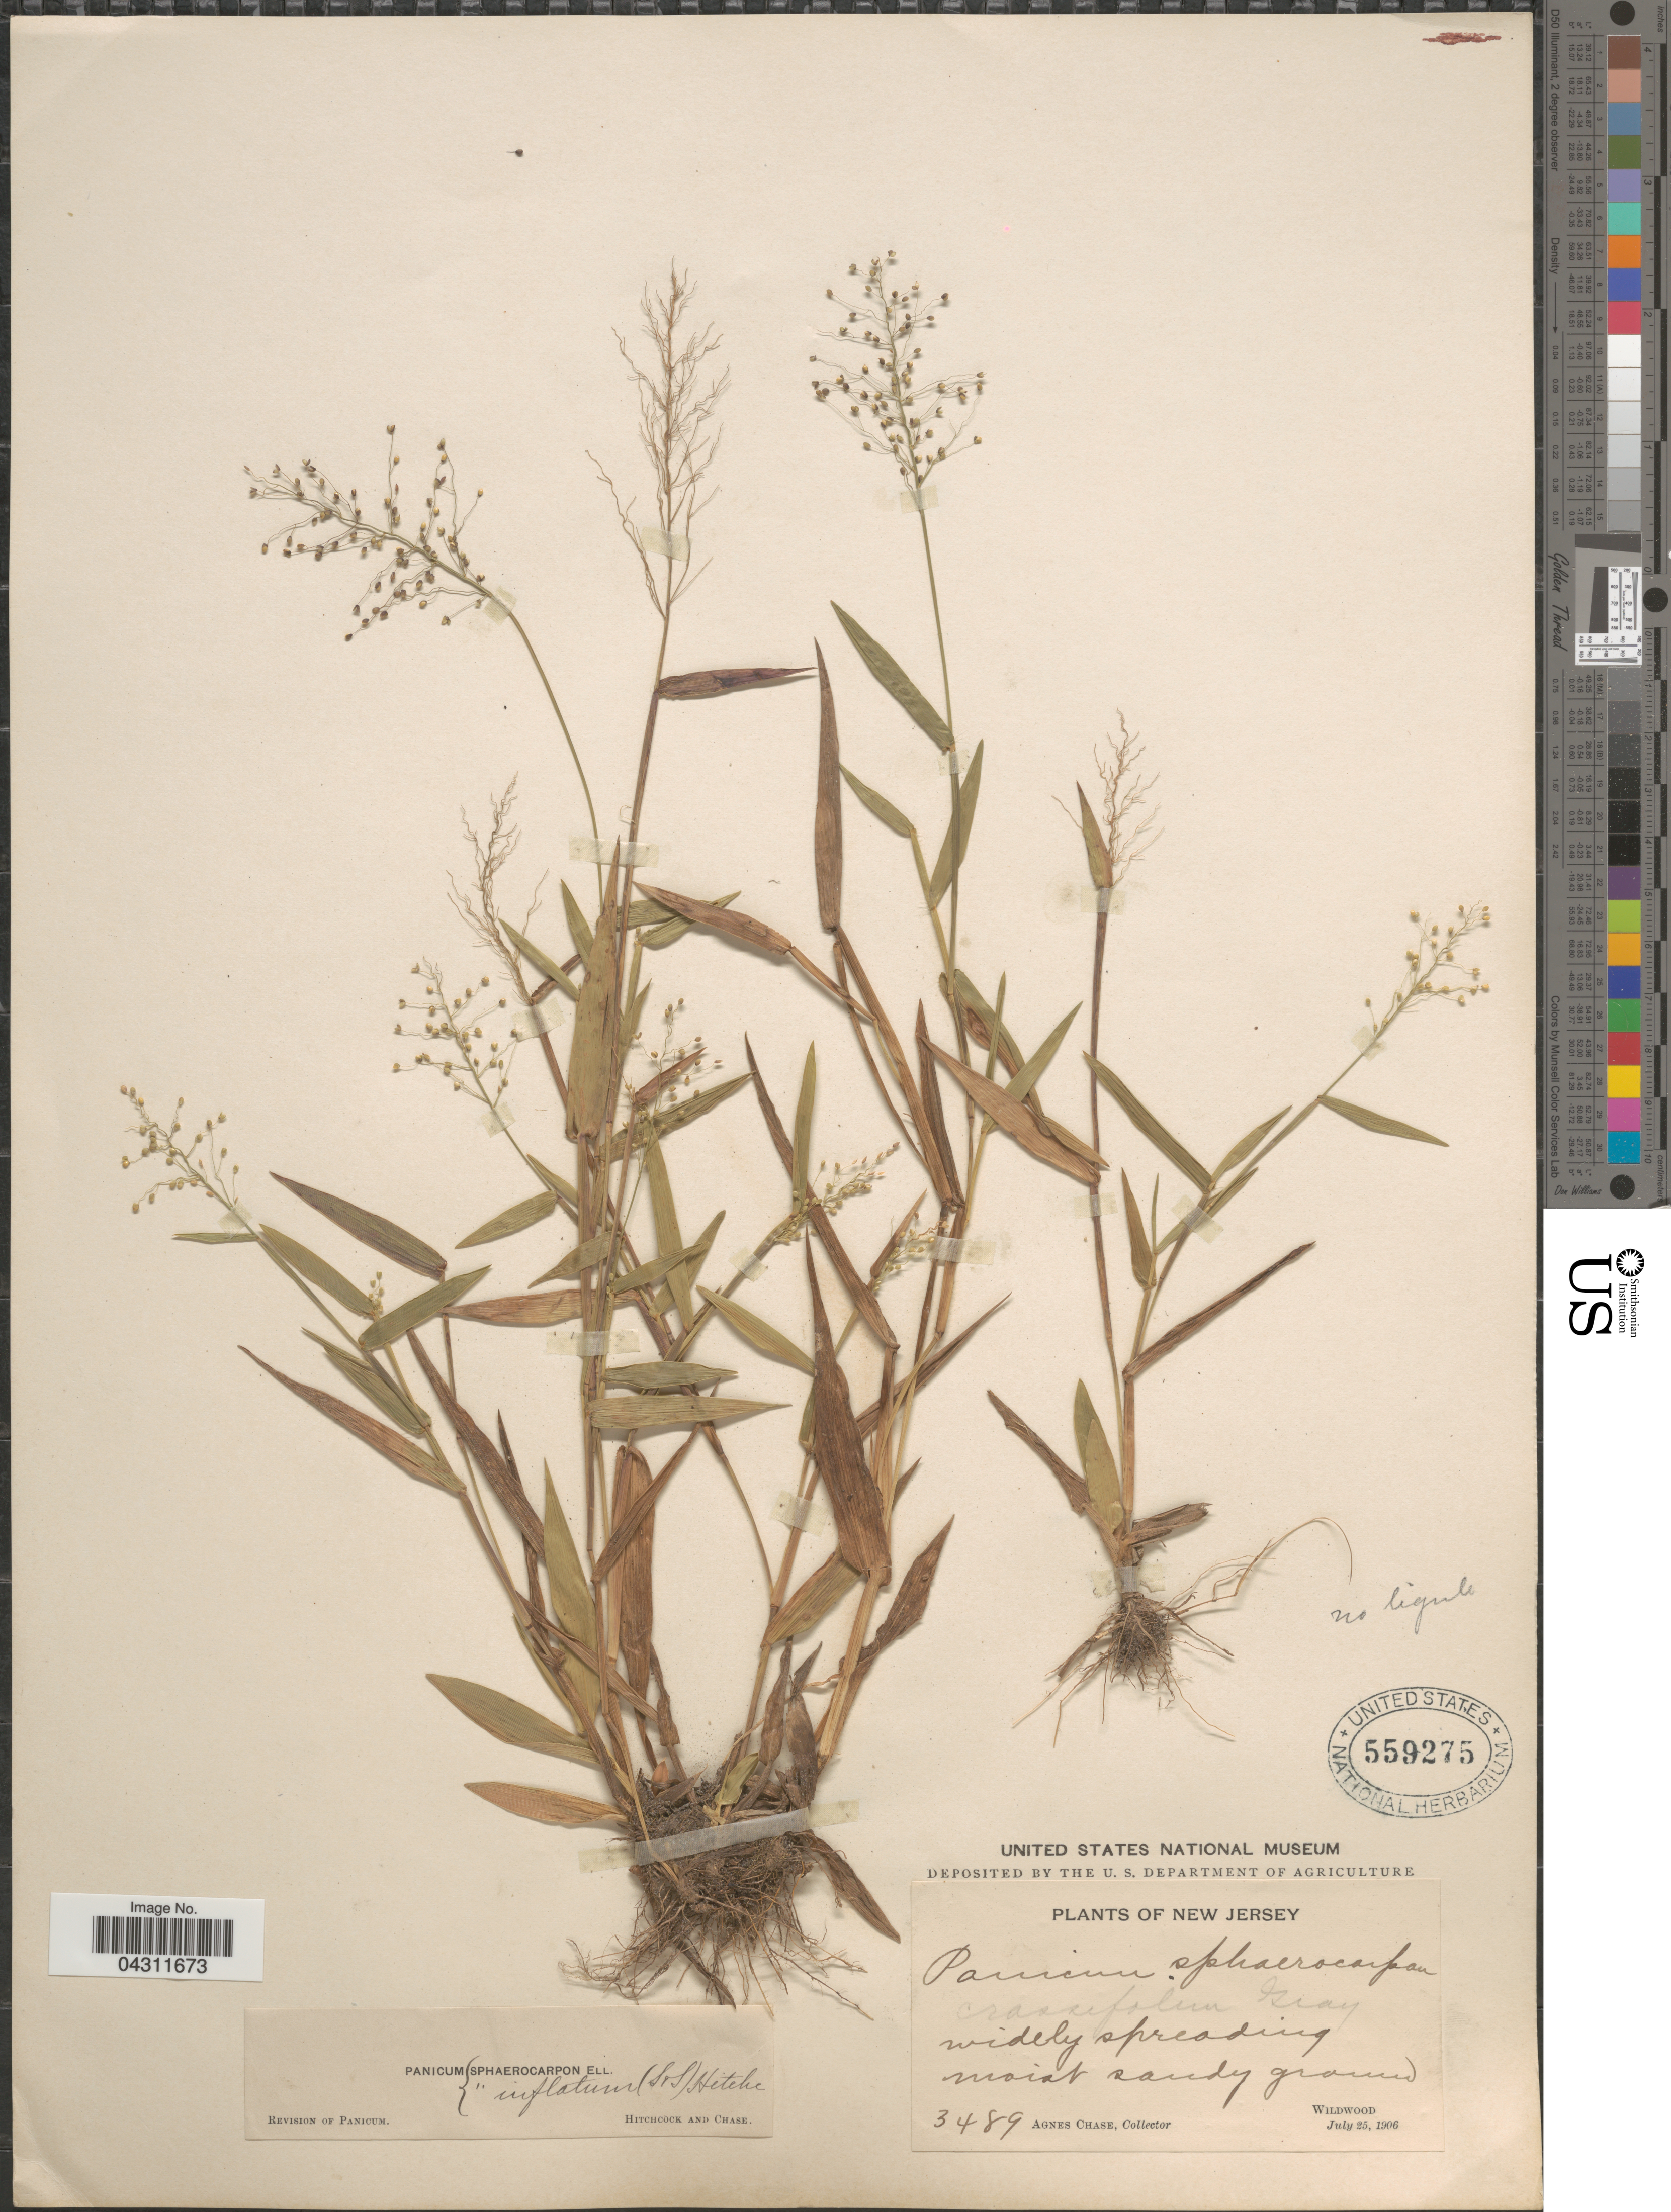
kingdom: Plantae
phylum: Tracheophyta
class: Liliopsida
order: Poales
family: Poaceae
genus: Dichanthelium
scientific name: Dichanthelium strigosum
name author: (Muhl. ex Elliott) Freckmann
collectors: A. Chase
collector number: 3489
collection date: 1906-07-25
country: United States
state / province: New Jersey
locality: Wildwood.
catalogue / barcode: US 559275